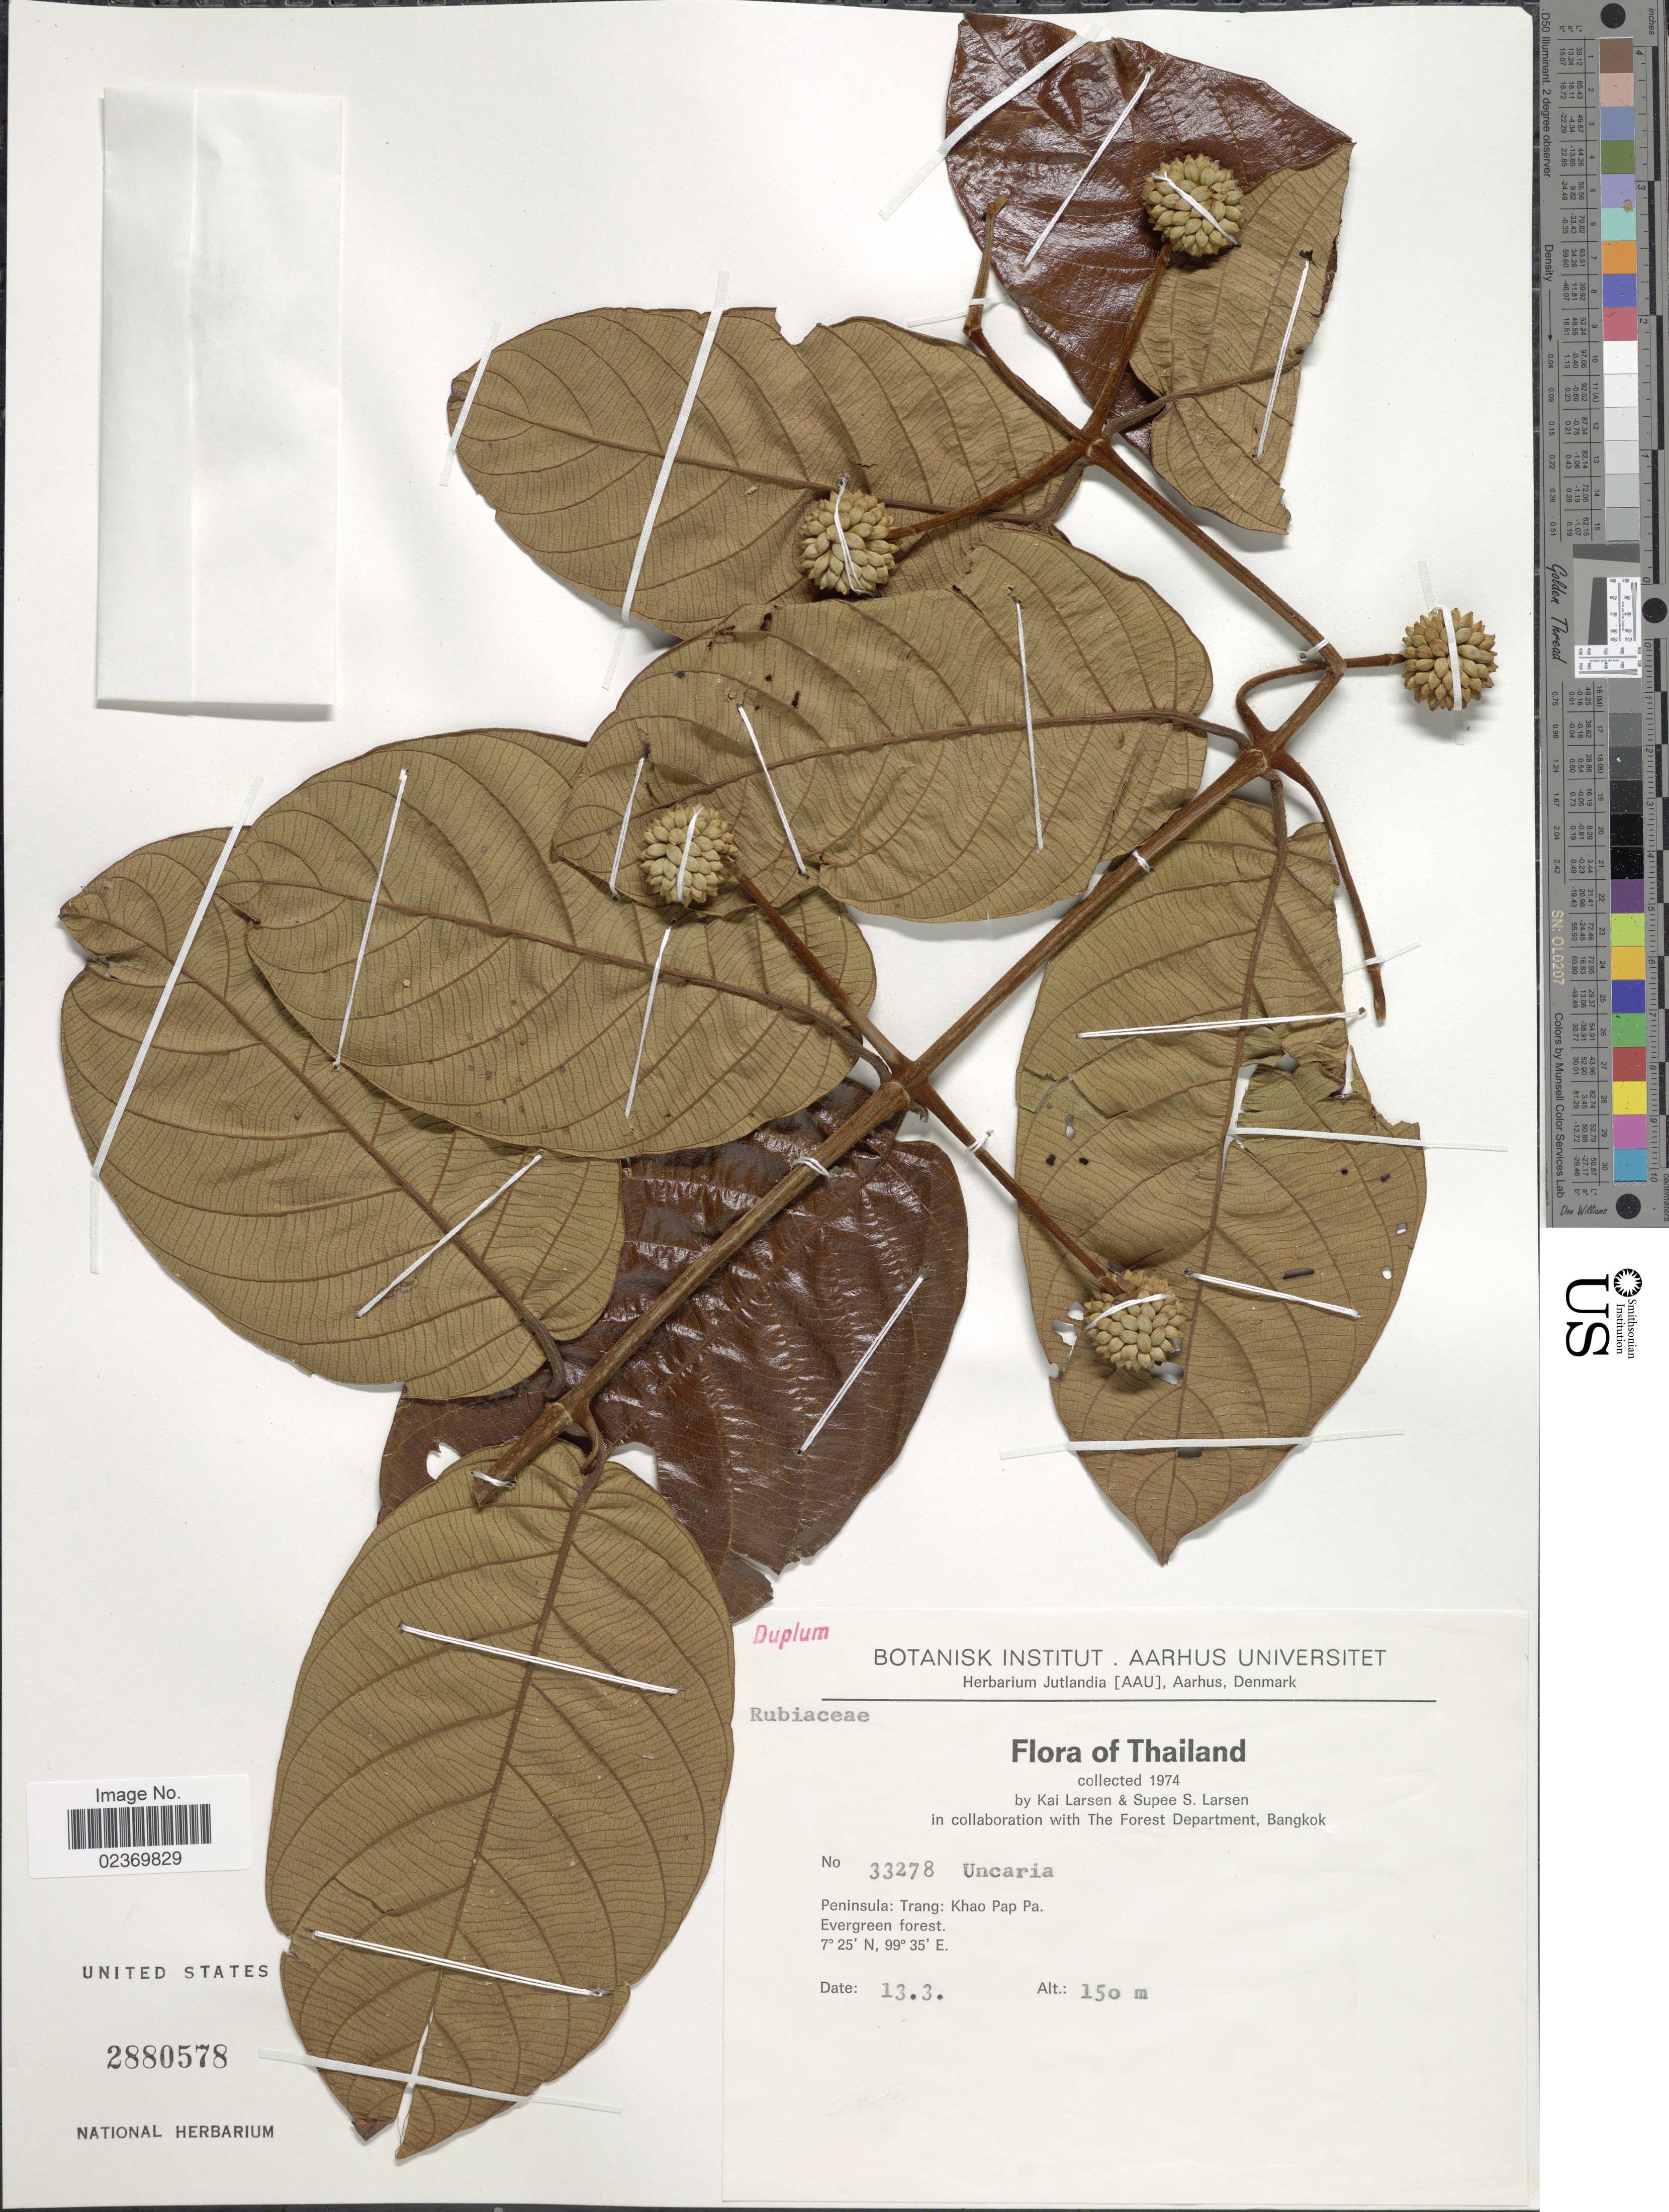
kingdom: Plantae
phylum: Tracheophyta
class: Magnoliopsida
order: Gentianales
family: Rubiaceae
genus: Uncaria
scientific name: Uncaria sp.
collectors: K. Larsen & S. Larsen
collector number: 33278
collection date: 1974-03-13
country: Thailand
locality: Peninsula: Trang: Khao Pap Pa.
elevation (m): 150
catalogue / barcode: US 2880578